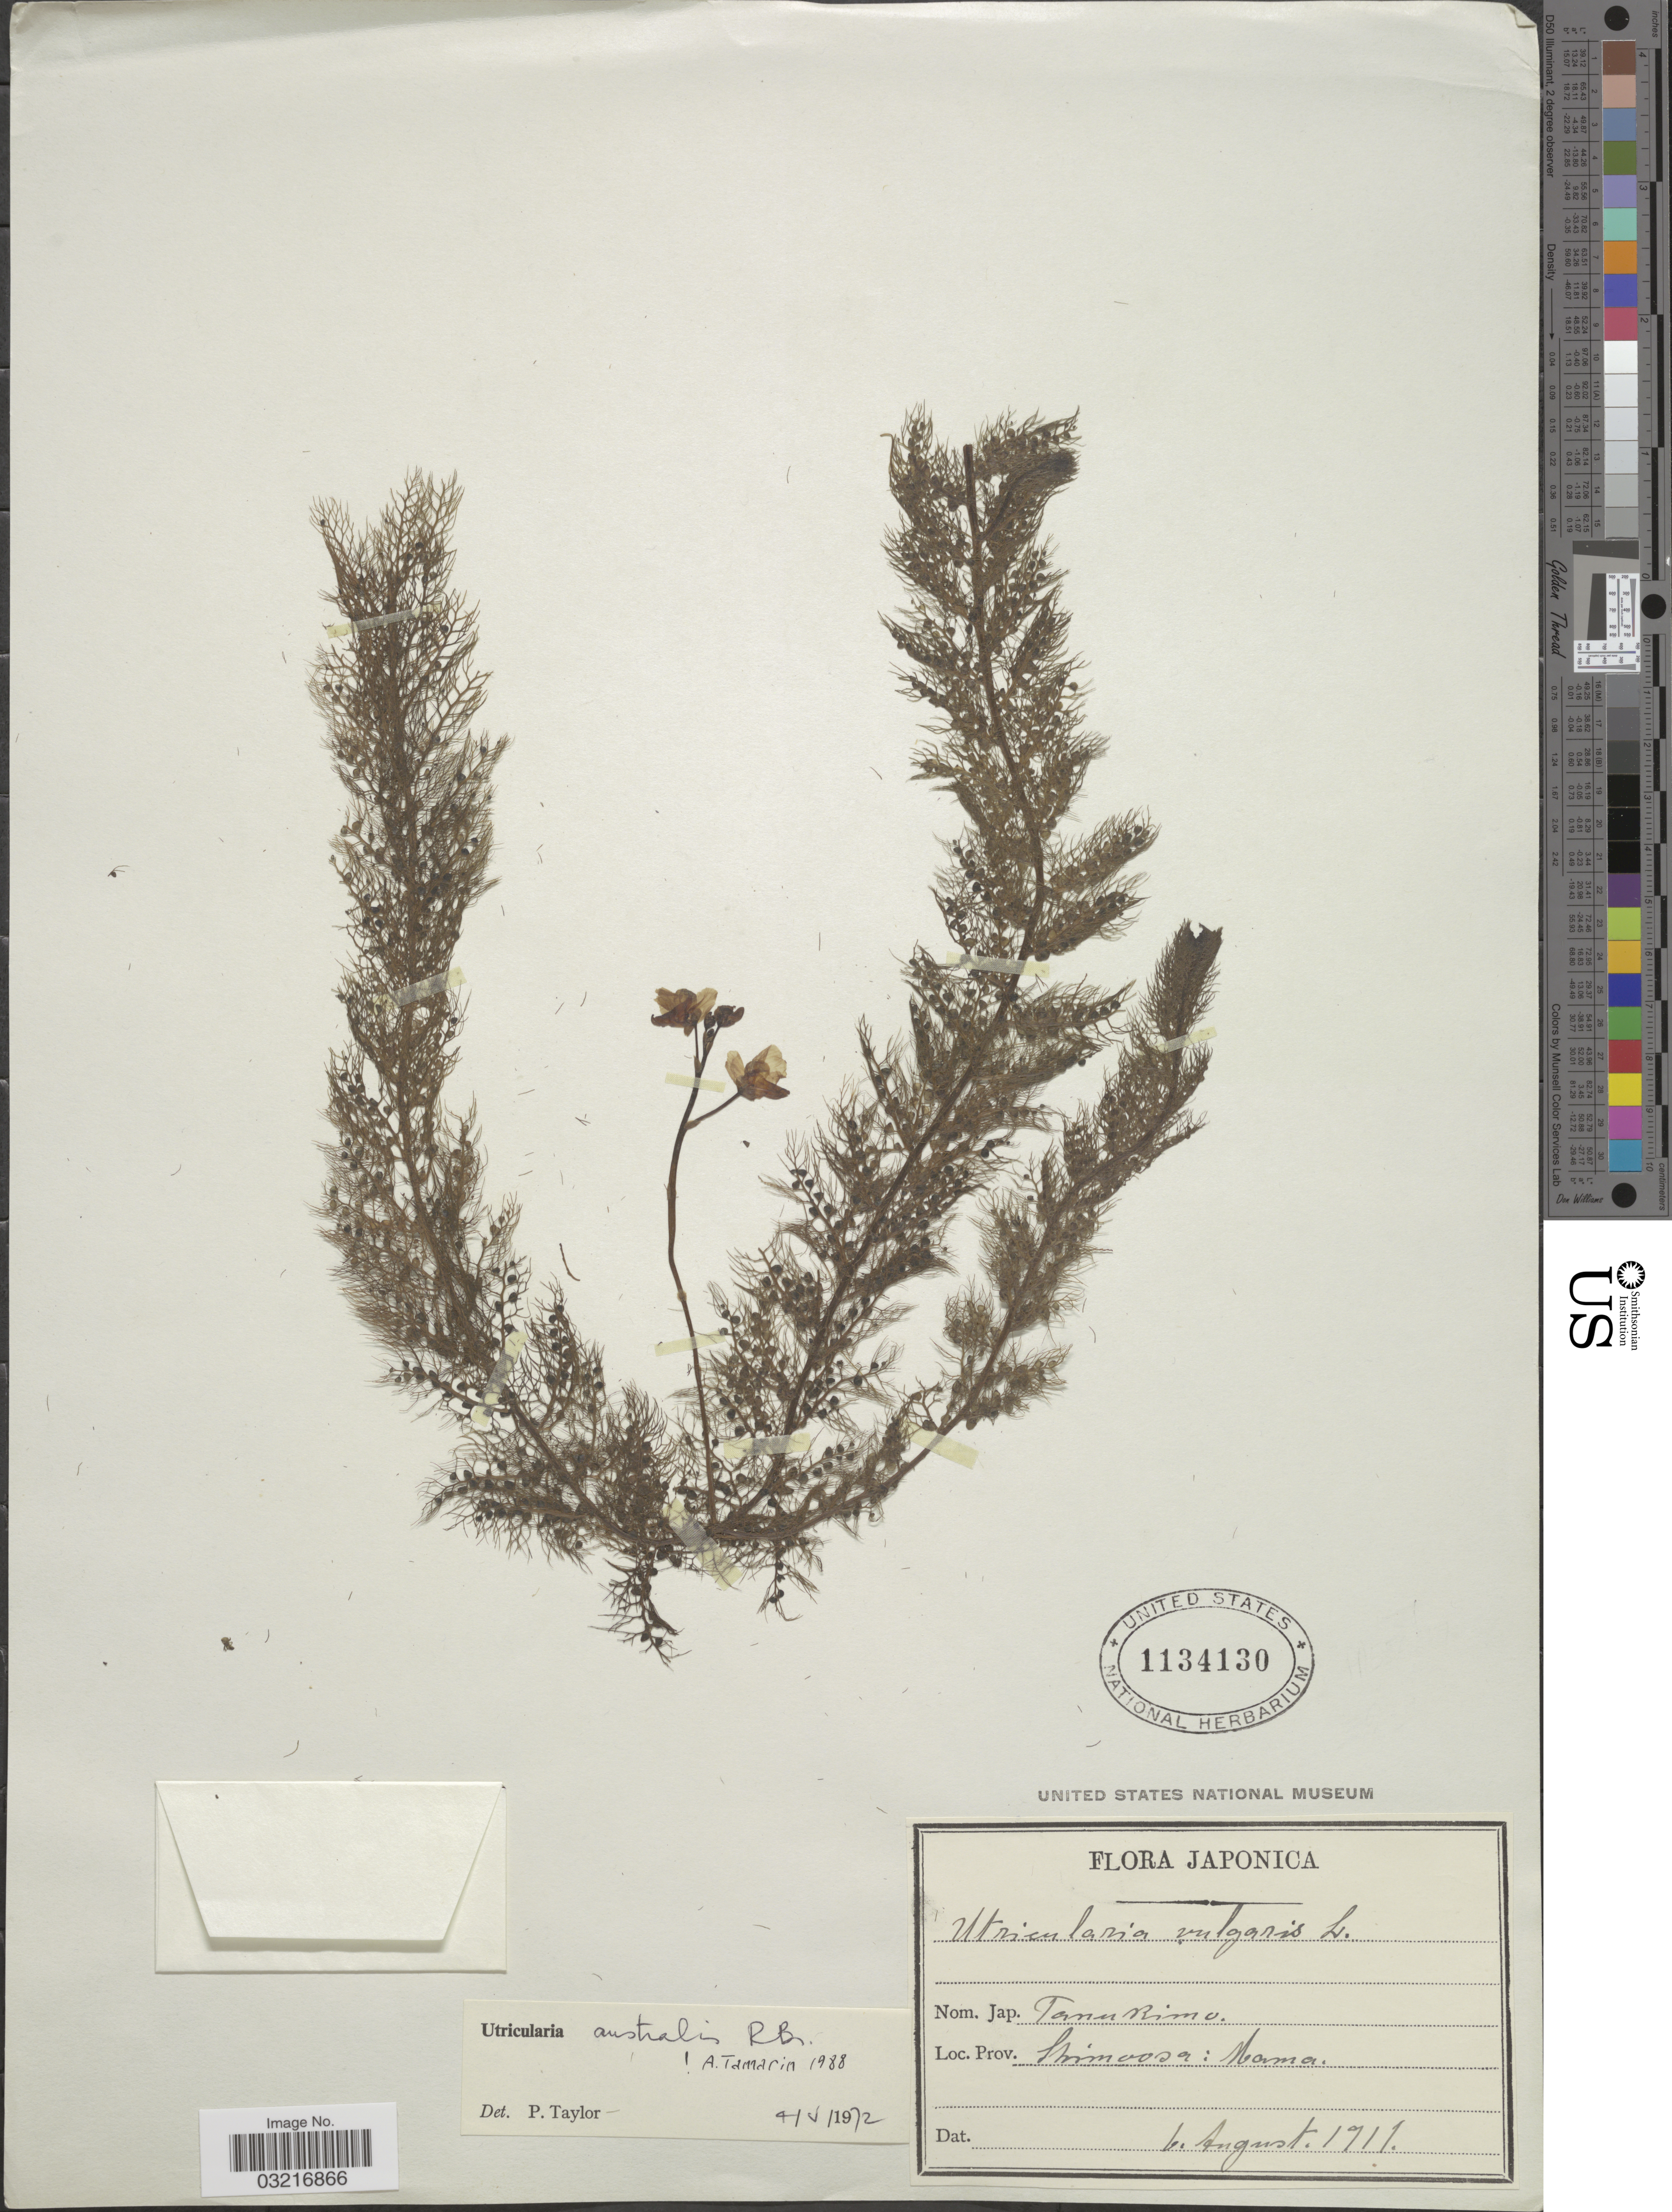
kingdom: Plantae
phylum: Tracheophyta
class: Magnoliopsida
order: Lamiales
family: Lentibulariaceae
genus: Utricularia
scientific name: Utricularia australis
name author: R. Br.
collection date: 1917-08-06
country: Japan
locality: Shimoosa: Mama.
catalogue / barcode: US 1134130